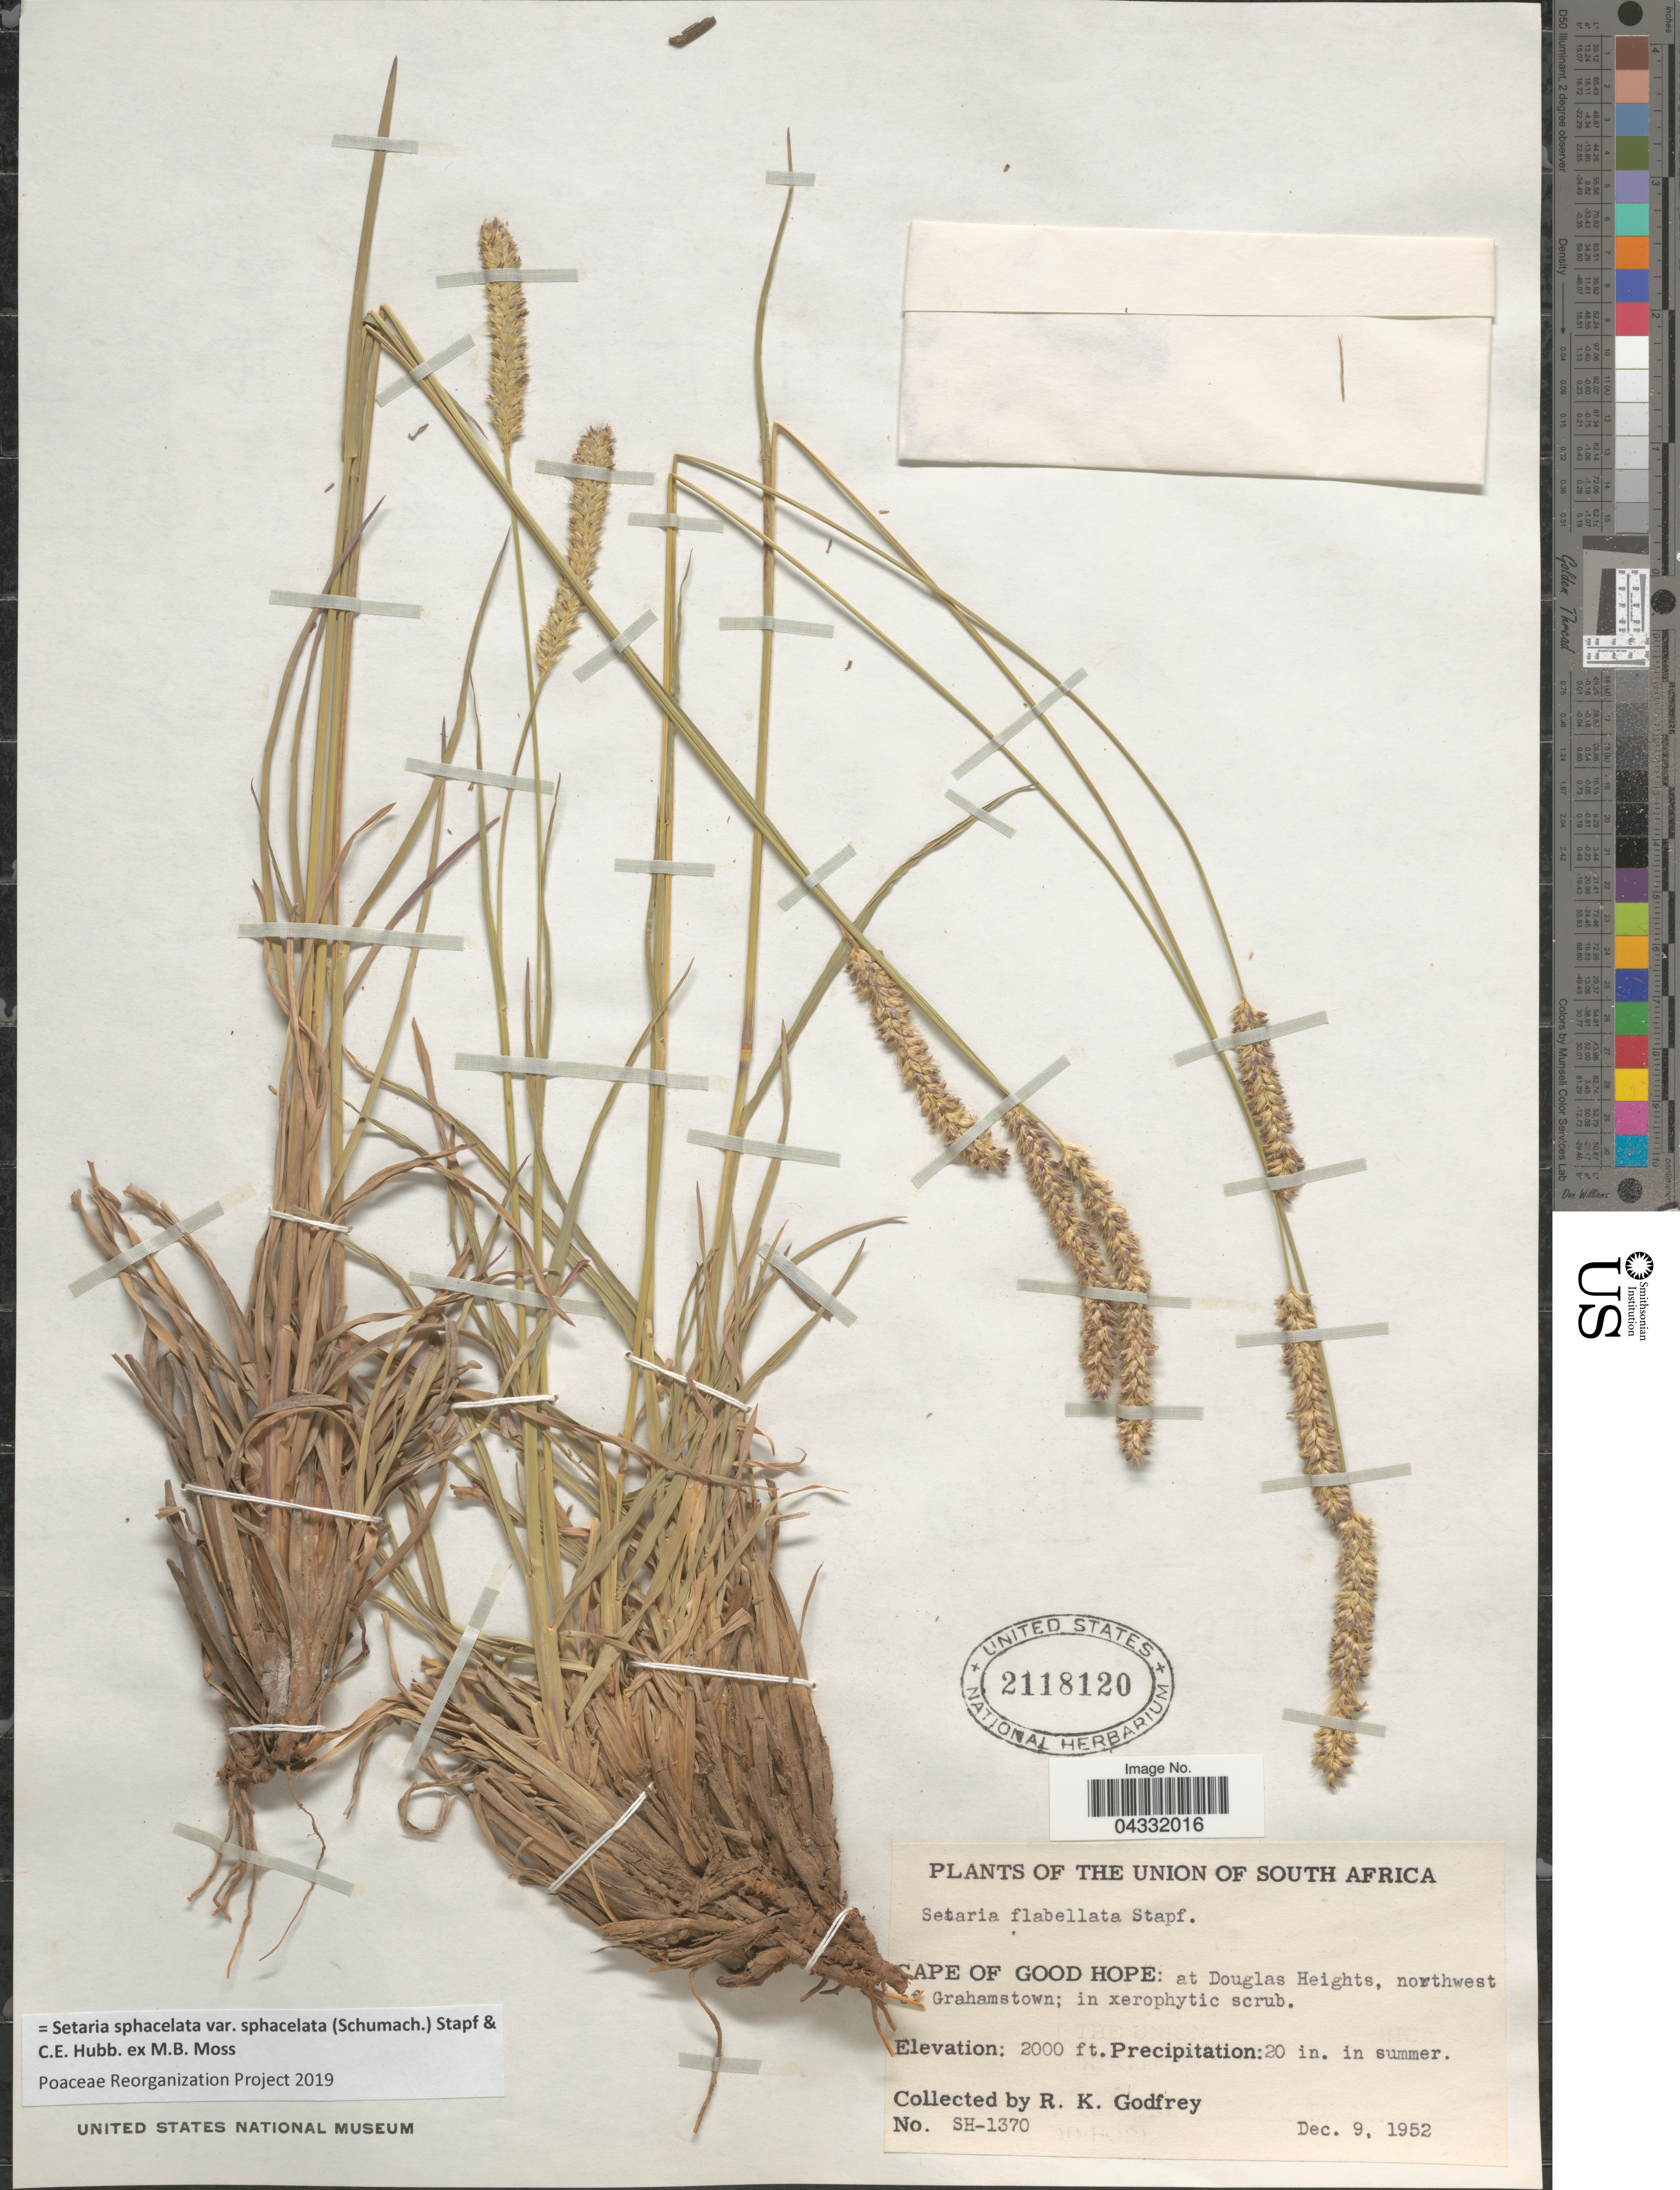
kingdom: Plantae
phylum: Tracheophyta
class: Liliopsida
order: Poales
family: Poaceae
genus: Setaria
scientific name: Setaria sphacelata var. sphacelata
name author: (Schumach.) Stapf & C. E. Hubb. ex M.B. Moss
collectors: R. K. Godfrey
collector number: SH-1370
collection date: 1952-12-09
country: South Africa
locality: Union of South Africa. Cape of Good Hope: at Douglas Heights, northwest of Grahamstown.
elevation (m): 610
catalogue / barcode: US 2118120